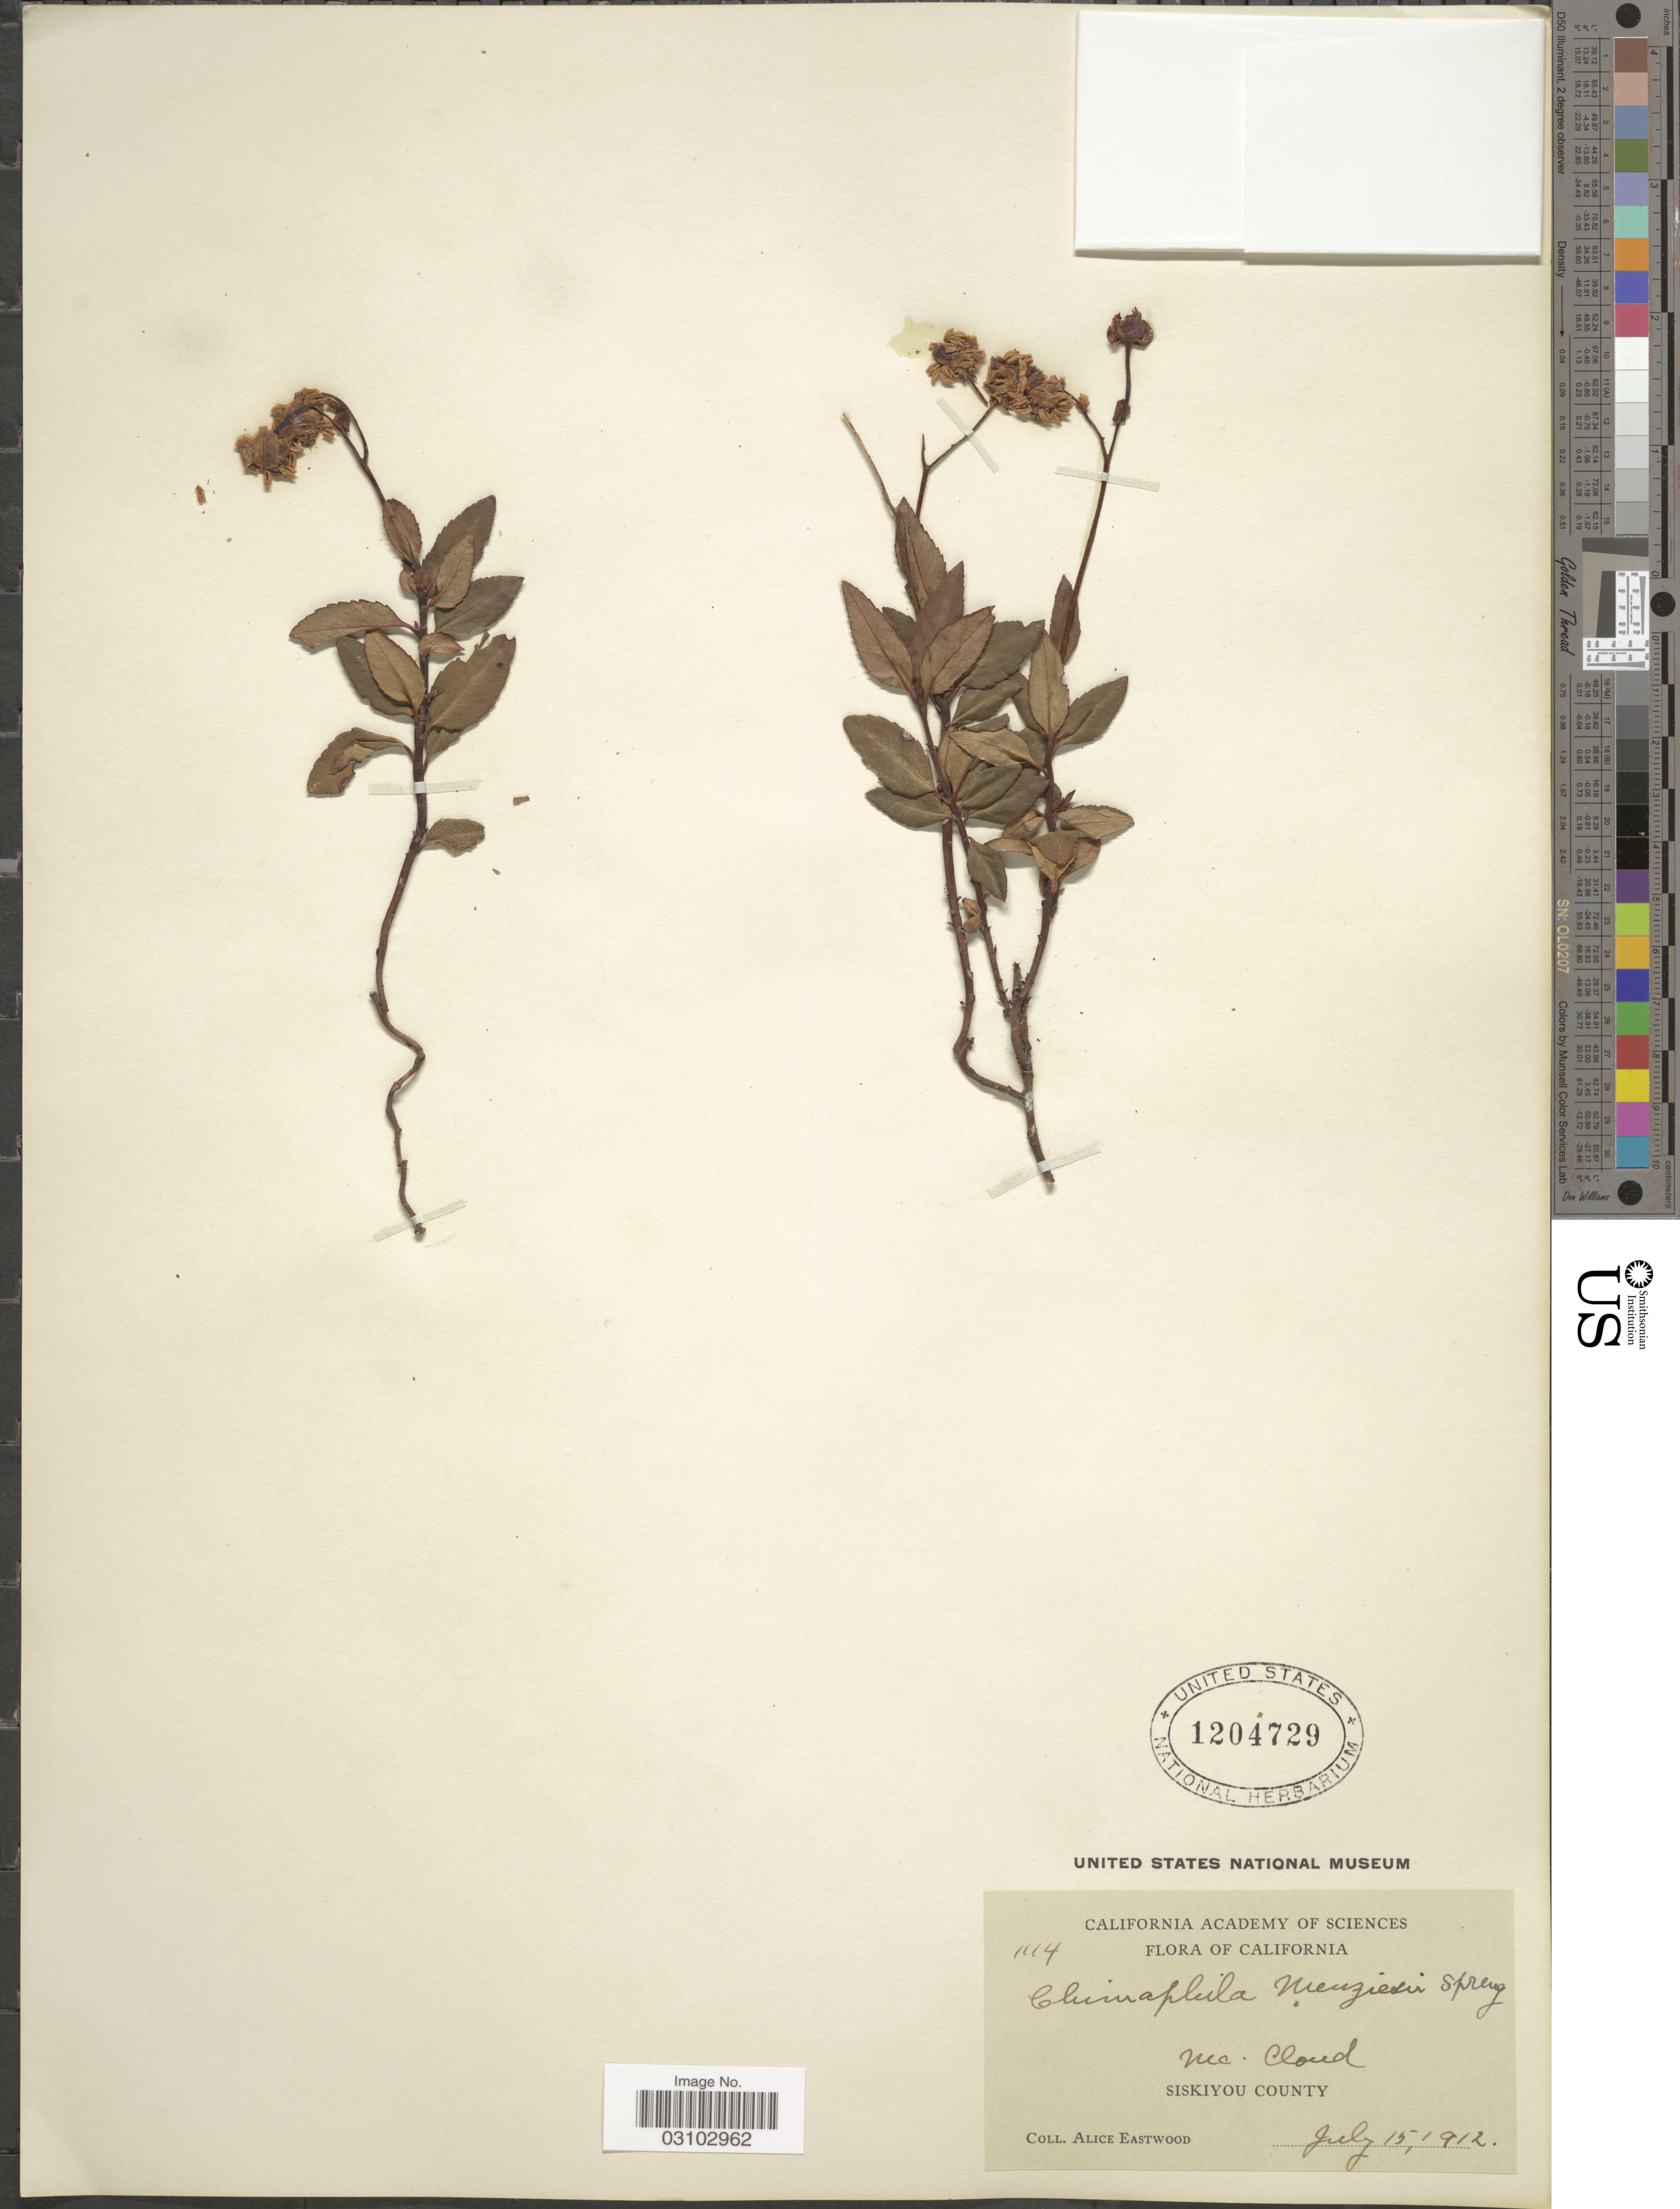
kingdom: Plantae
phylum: Tracheophyta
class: Magnoliopsida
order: Ericales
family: Ericaceae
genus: Chimaphila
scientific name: Chimaphila menziesii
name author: (R. Br. ex G. Don) Spreng.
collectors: A. Eastwood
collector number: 1114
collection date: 1912-07-15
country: United States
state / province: California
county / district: Siskiyou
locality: Mc. Cloud. Siskiyou County.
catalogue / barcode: US 1204729